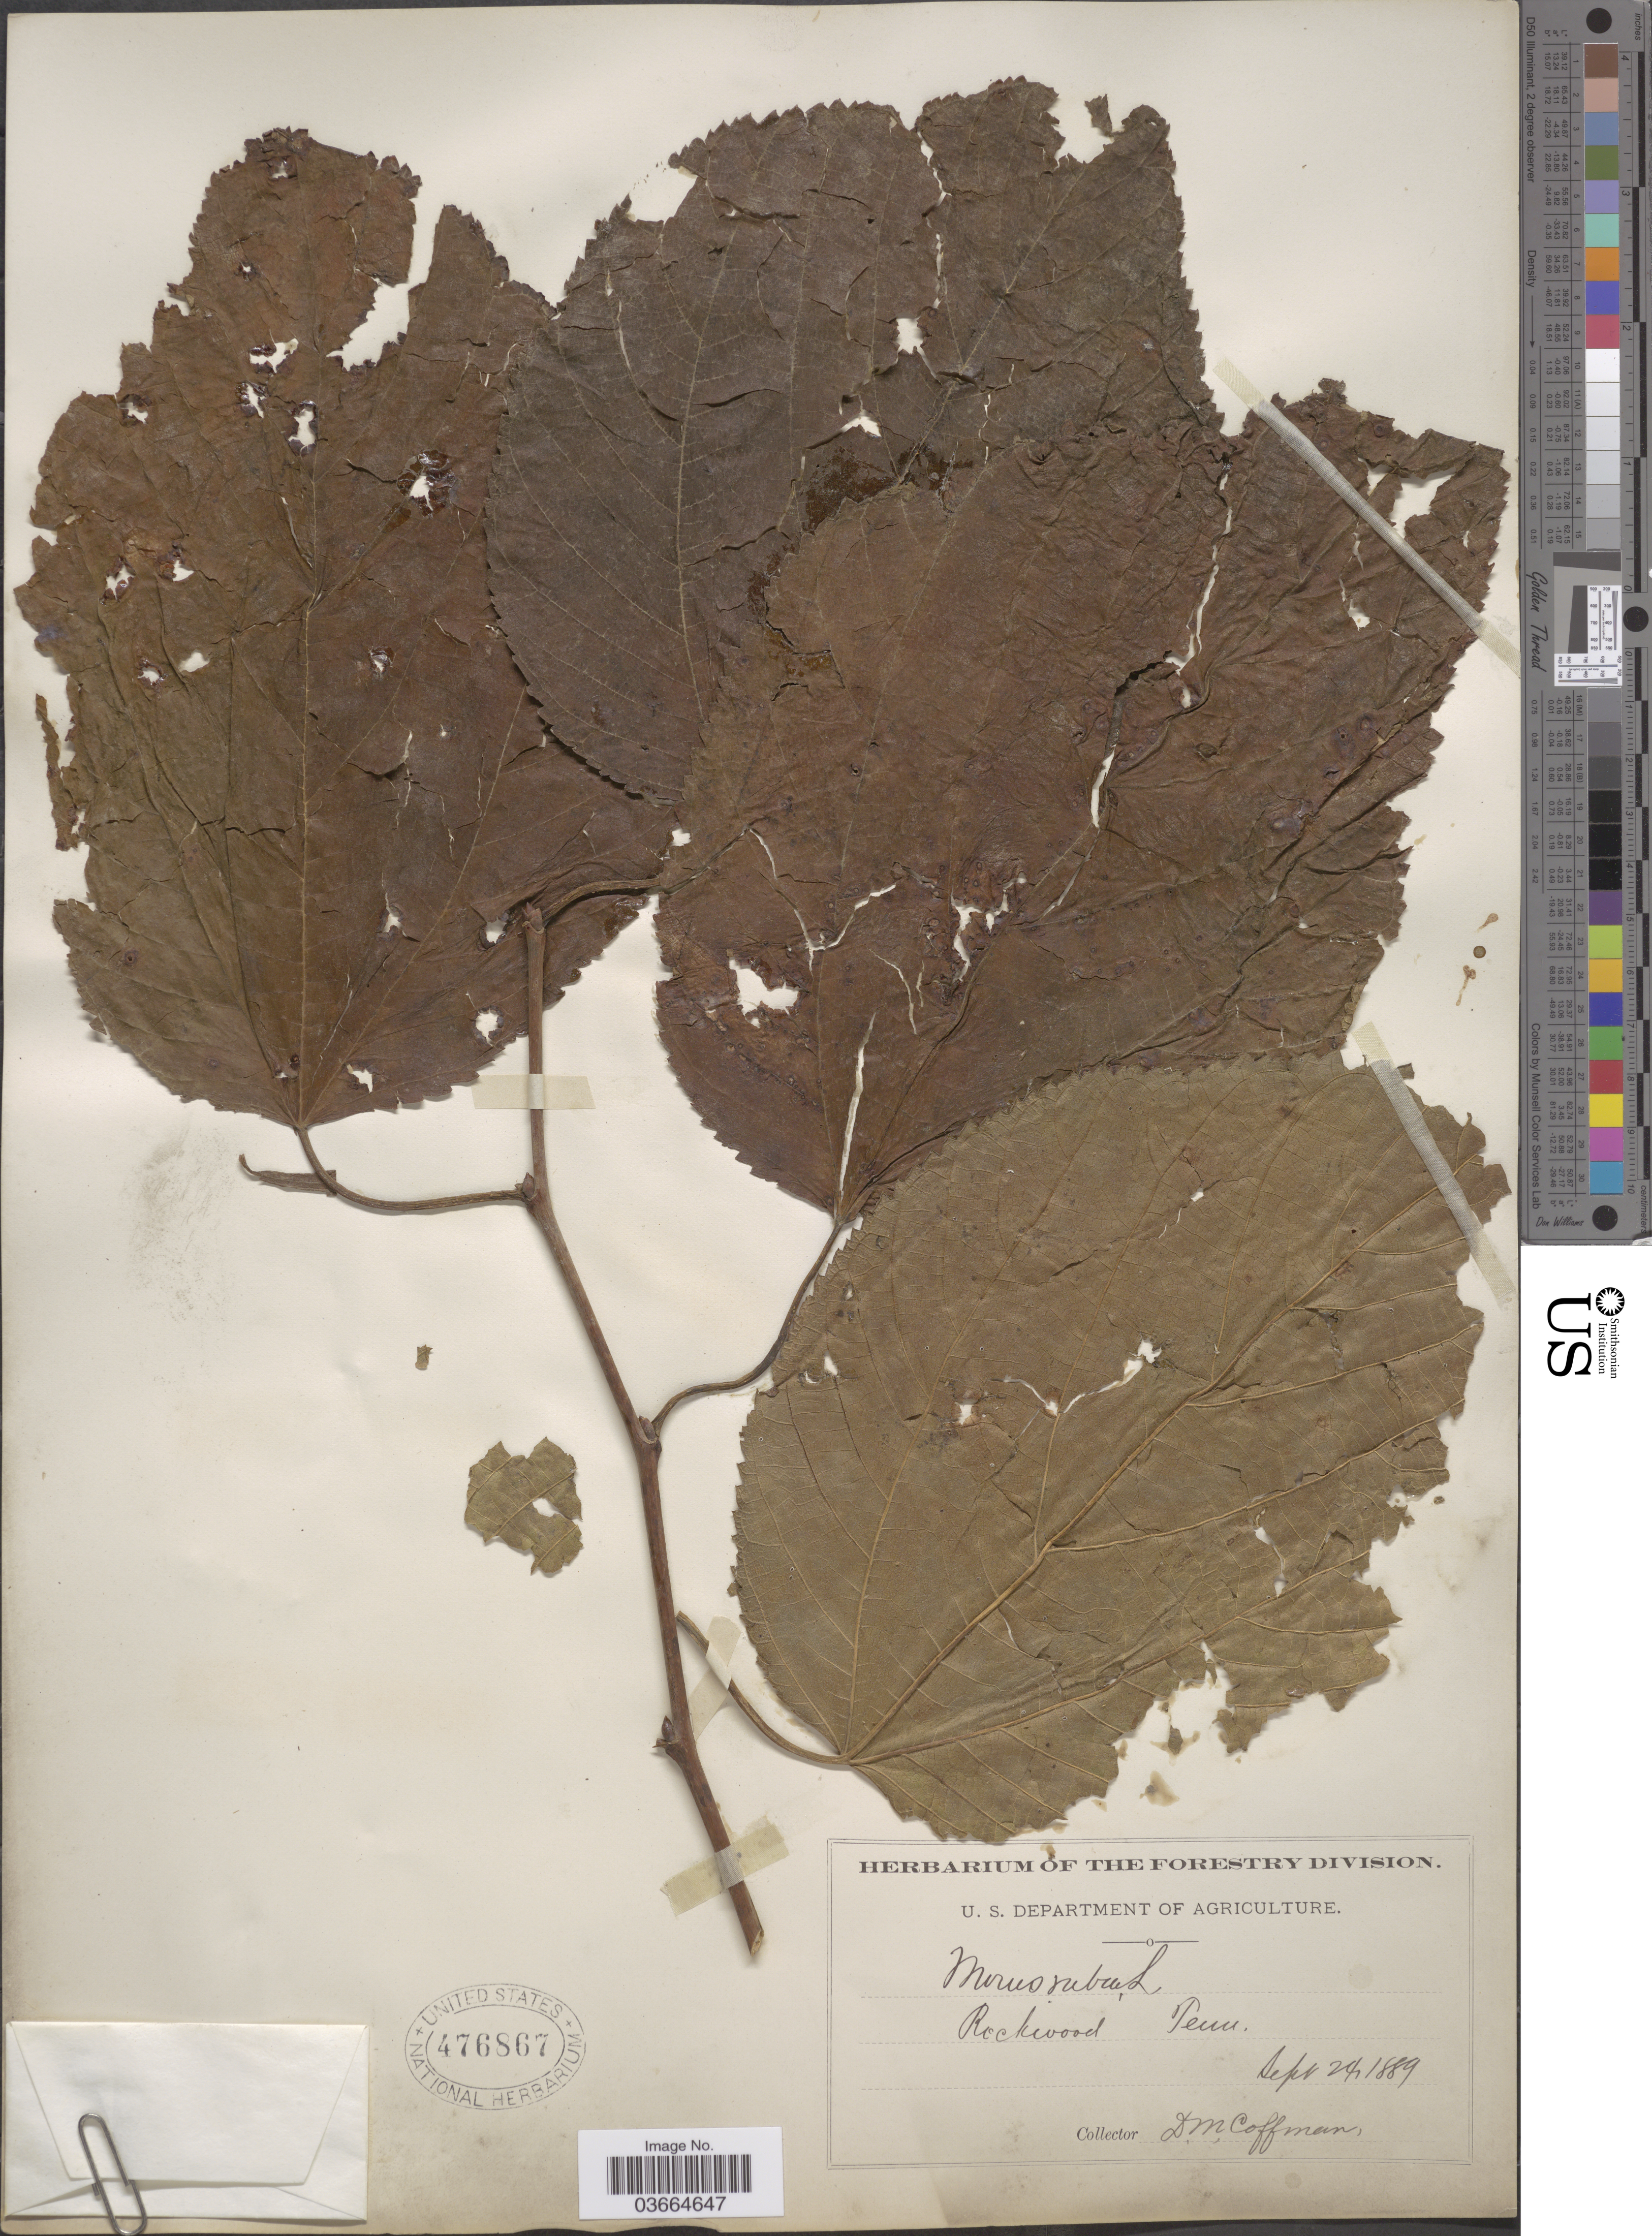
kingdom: Plantae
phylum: Tracheophyta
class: Magnoliopsida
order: Rosales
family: Moraceae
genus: Morus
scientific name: Morus rubra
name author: L.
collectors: D. M. Coffman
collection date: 1889-09-24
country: United States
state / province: Tennessee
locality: Rockwood.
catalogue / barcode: US 476867